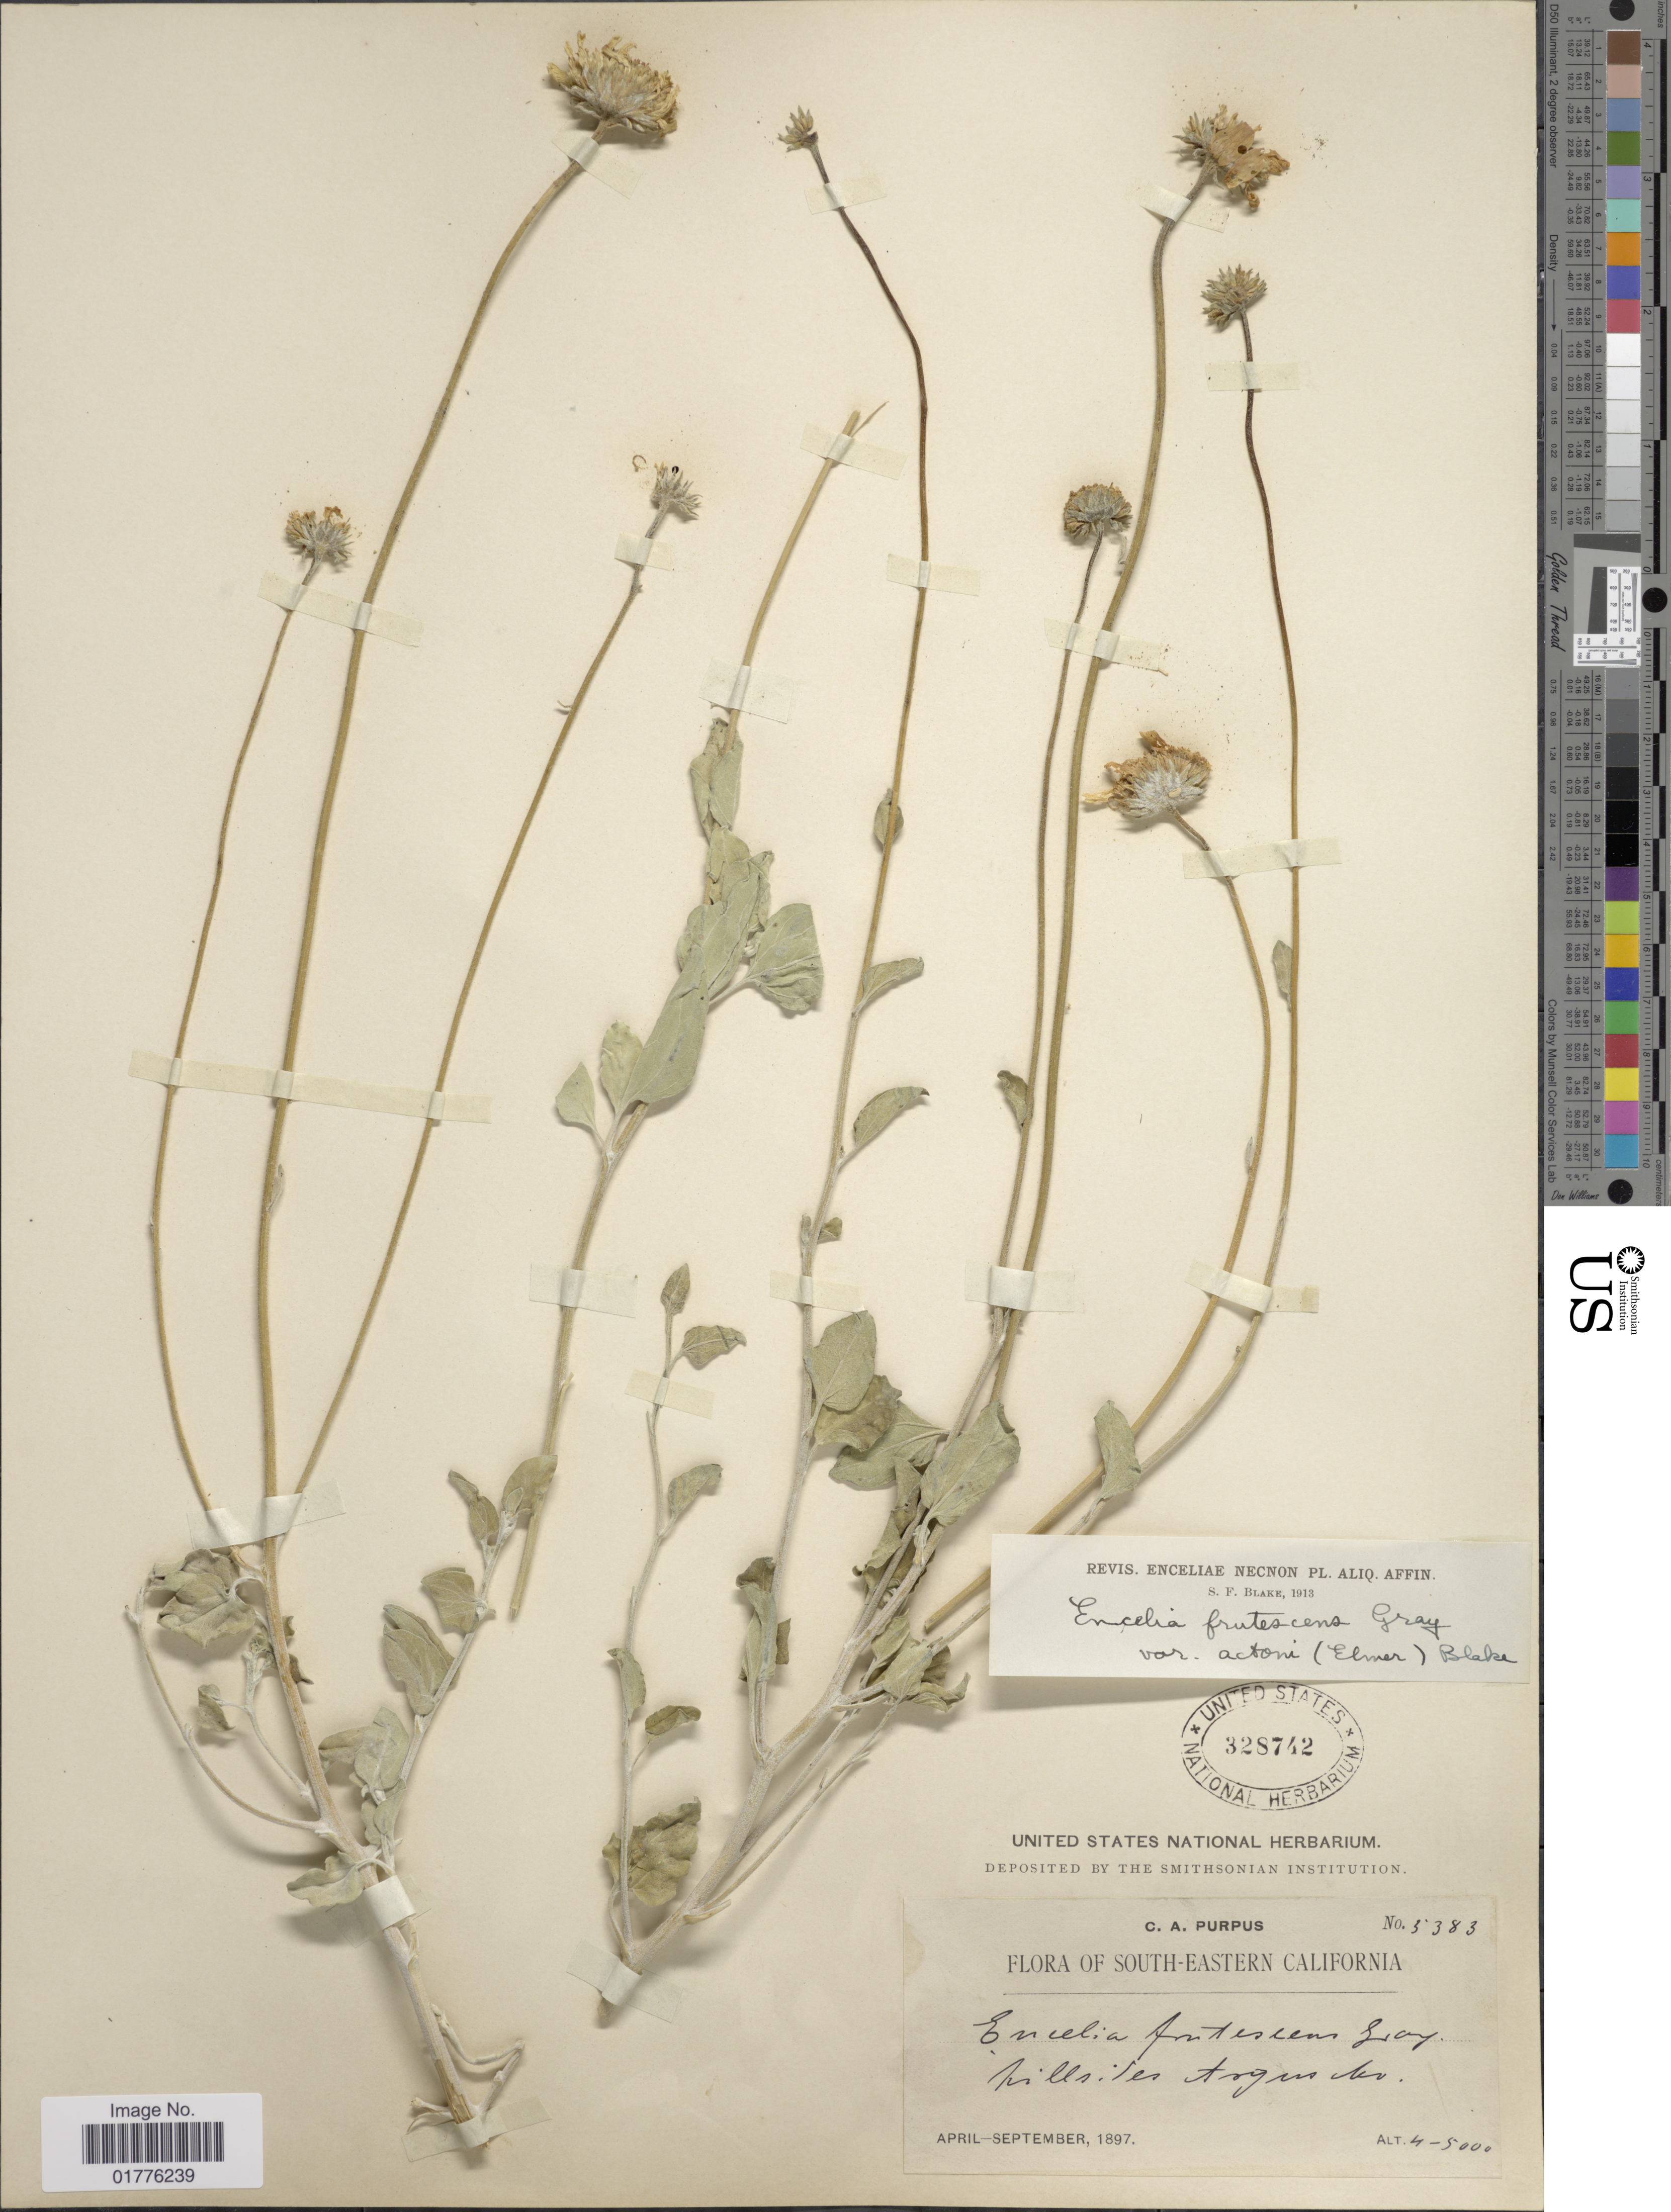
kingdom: Plantae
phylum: Tracheophyta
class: Magnoliopsida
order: Asterales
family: Asteraceae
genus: Encelia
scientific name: Encelia frutescens var. actonii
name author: (Elmer) S.F. Blake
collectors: C. A. Purpus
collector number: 3383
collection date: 1897-04/1897-09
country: United States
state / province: California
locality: South-Eastern California, Hillsides Argus Mts.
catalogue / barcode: US 328742